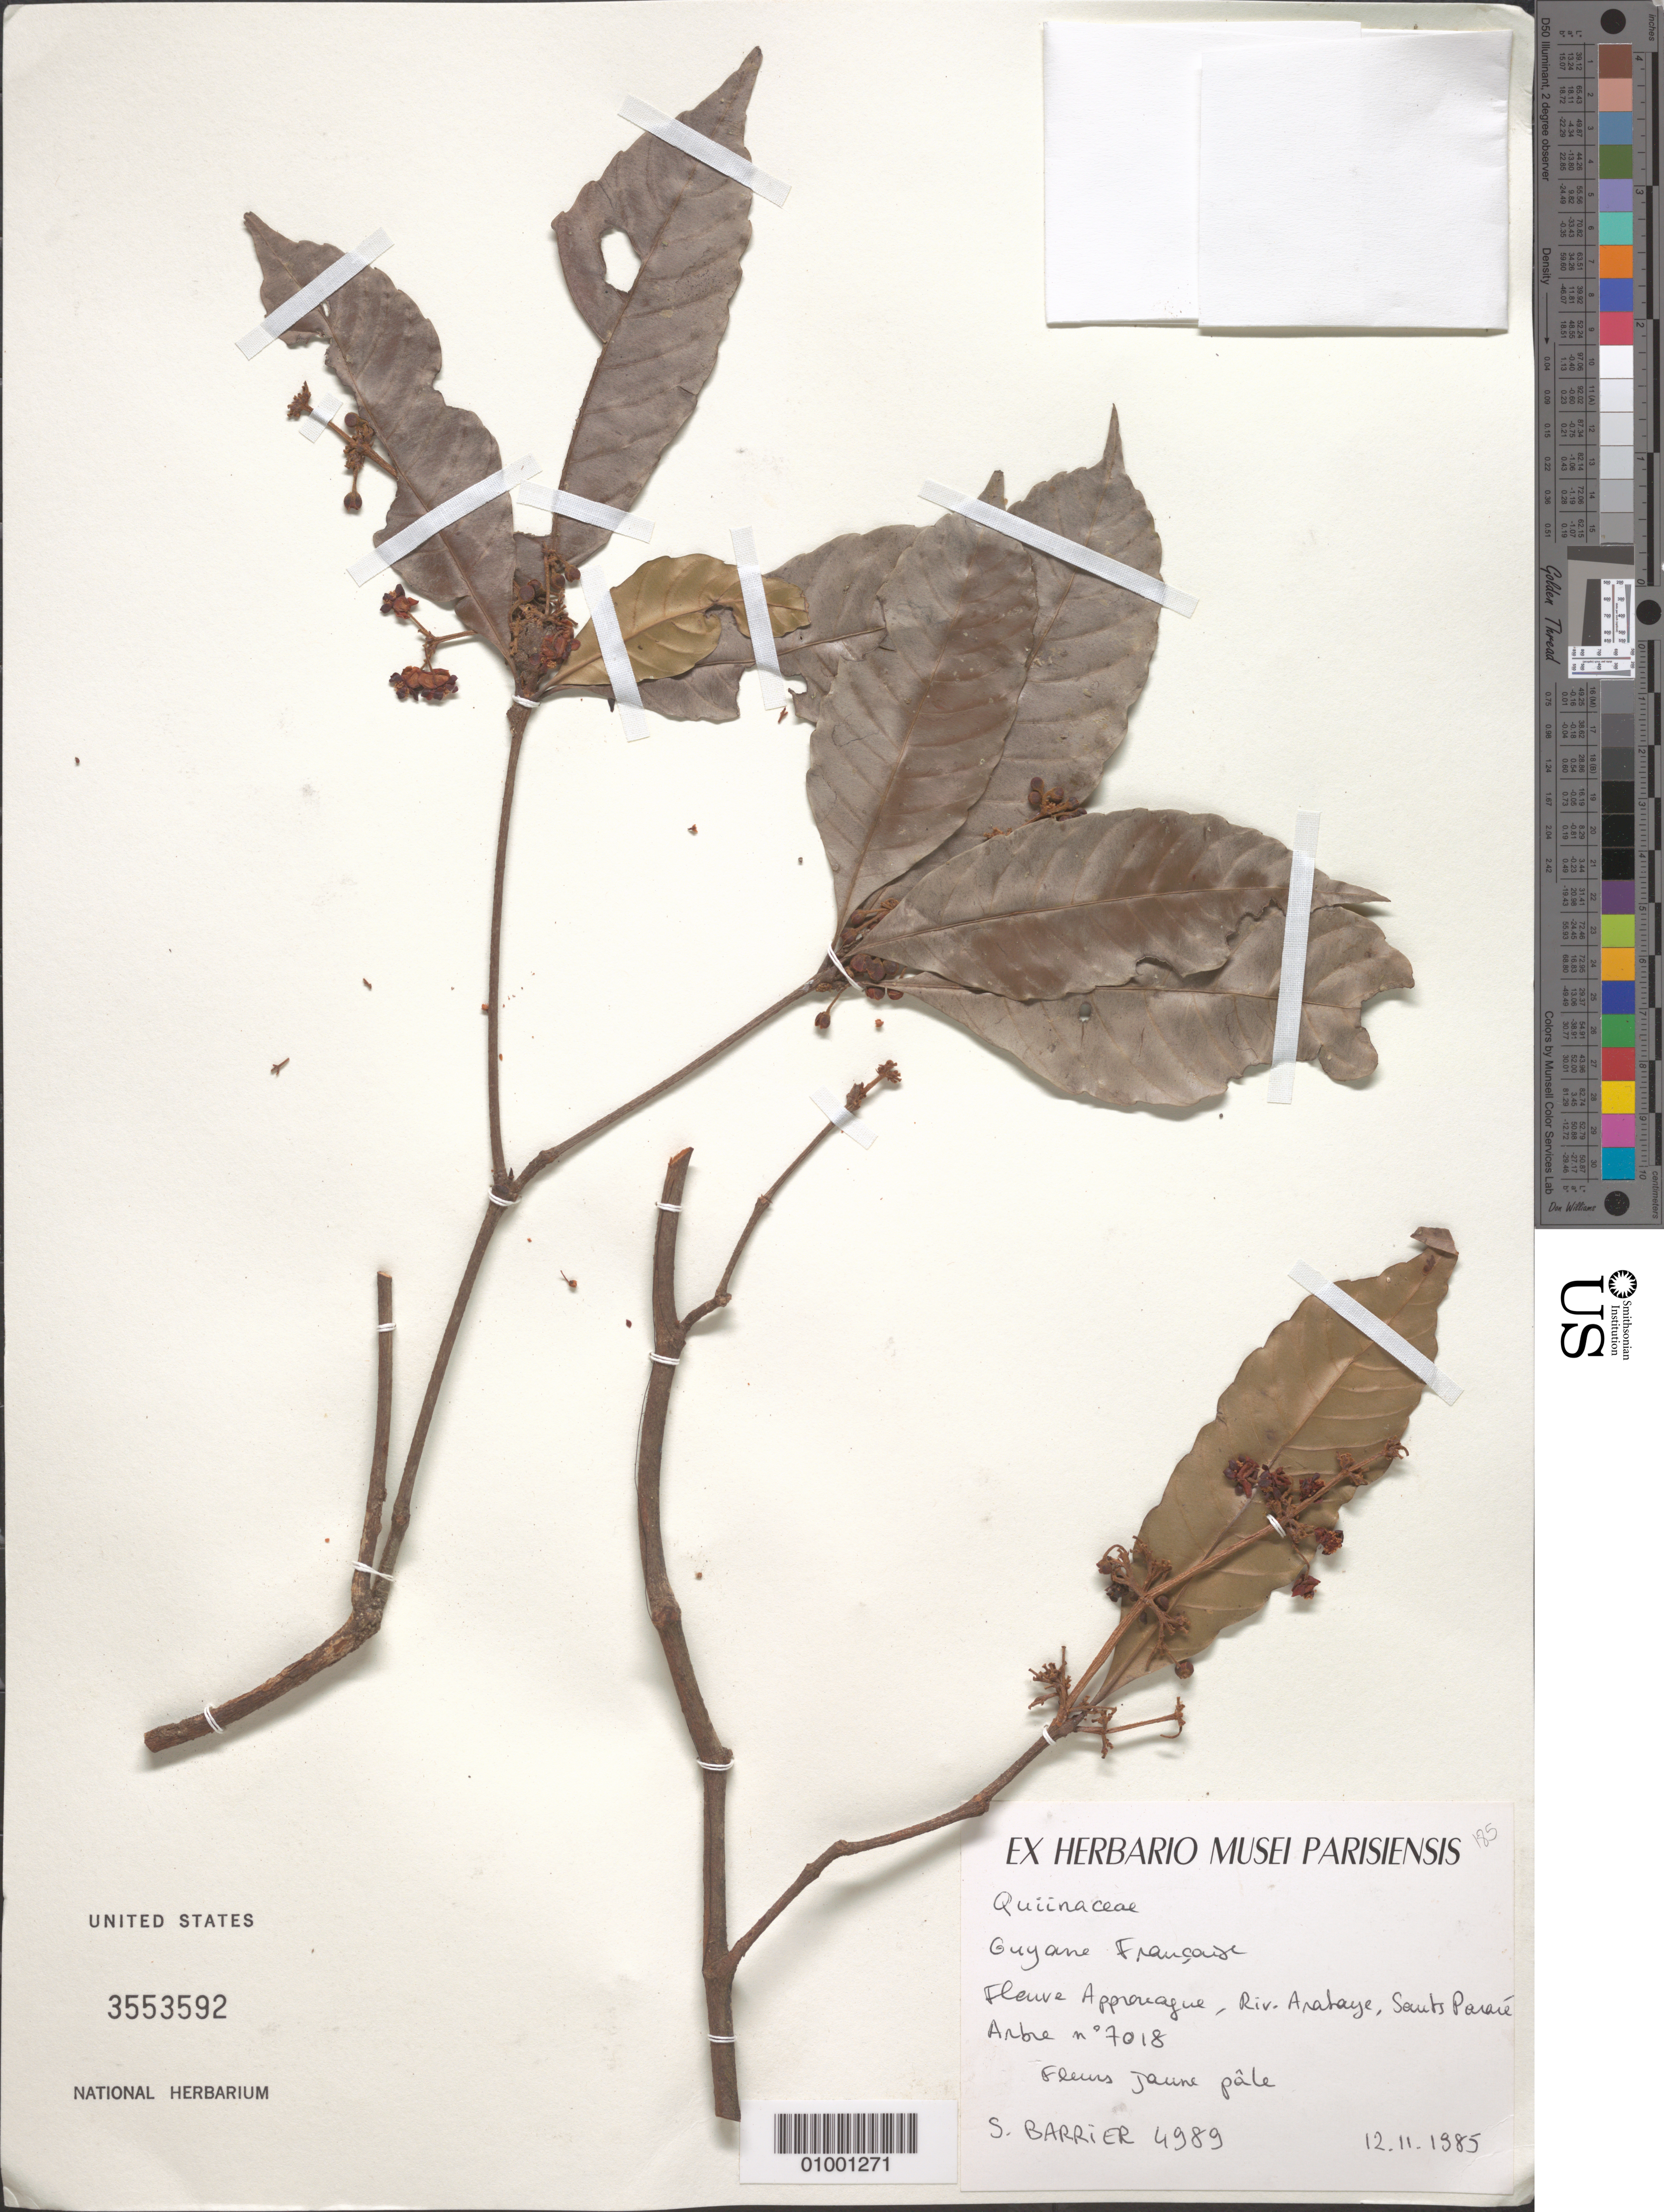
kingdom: Plantae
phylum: Tracheophyta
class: Magnoliopsida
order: Malpighiales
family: Ochnaceae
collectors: S. Barrier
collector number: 4989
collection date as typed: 12-Oct-85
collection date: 1985-10-12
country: French Guiana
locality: Fleuve Approuague, Riv. Arataye, Sauts Pararé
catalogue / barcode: US 3553592